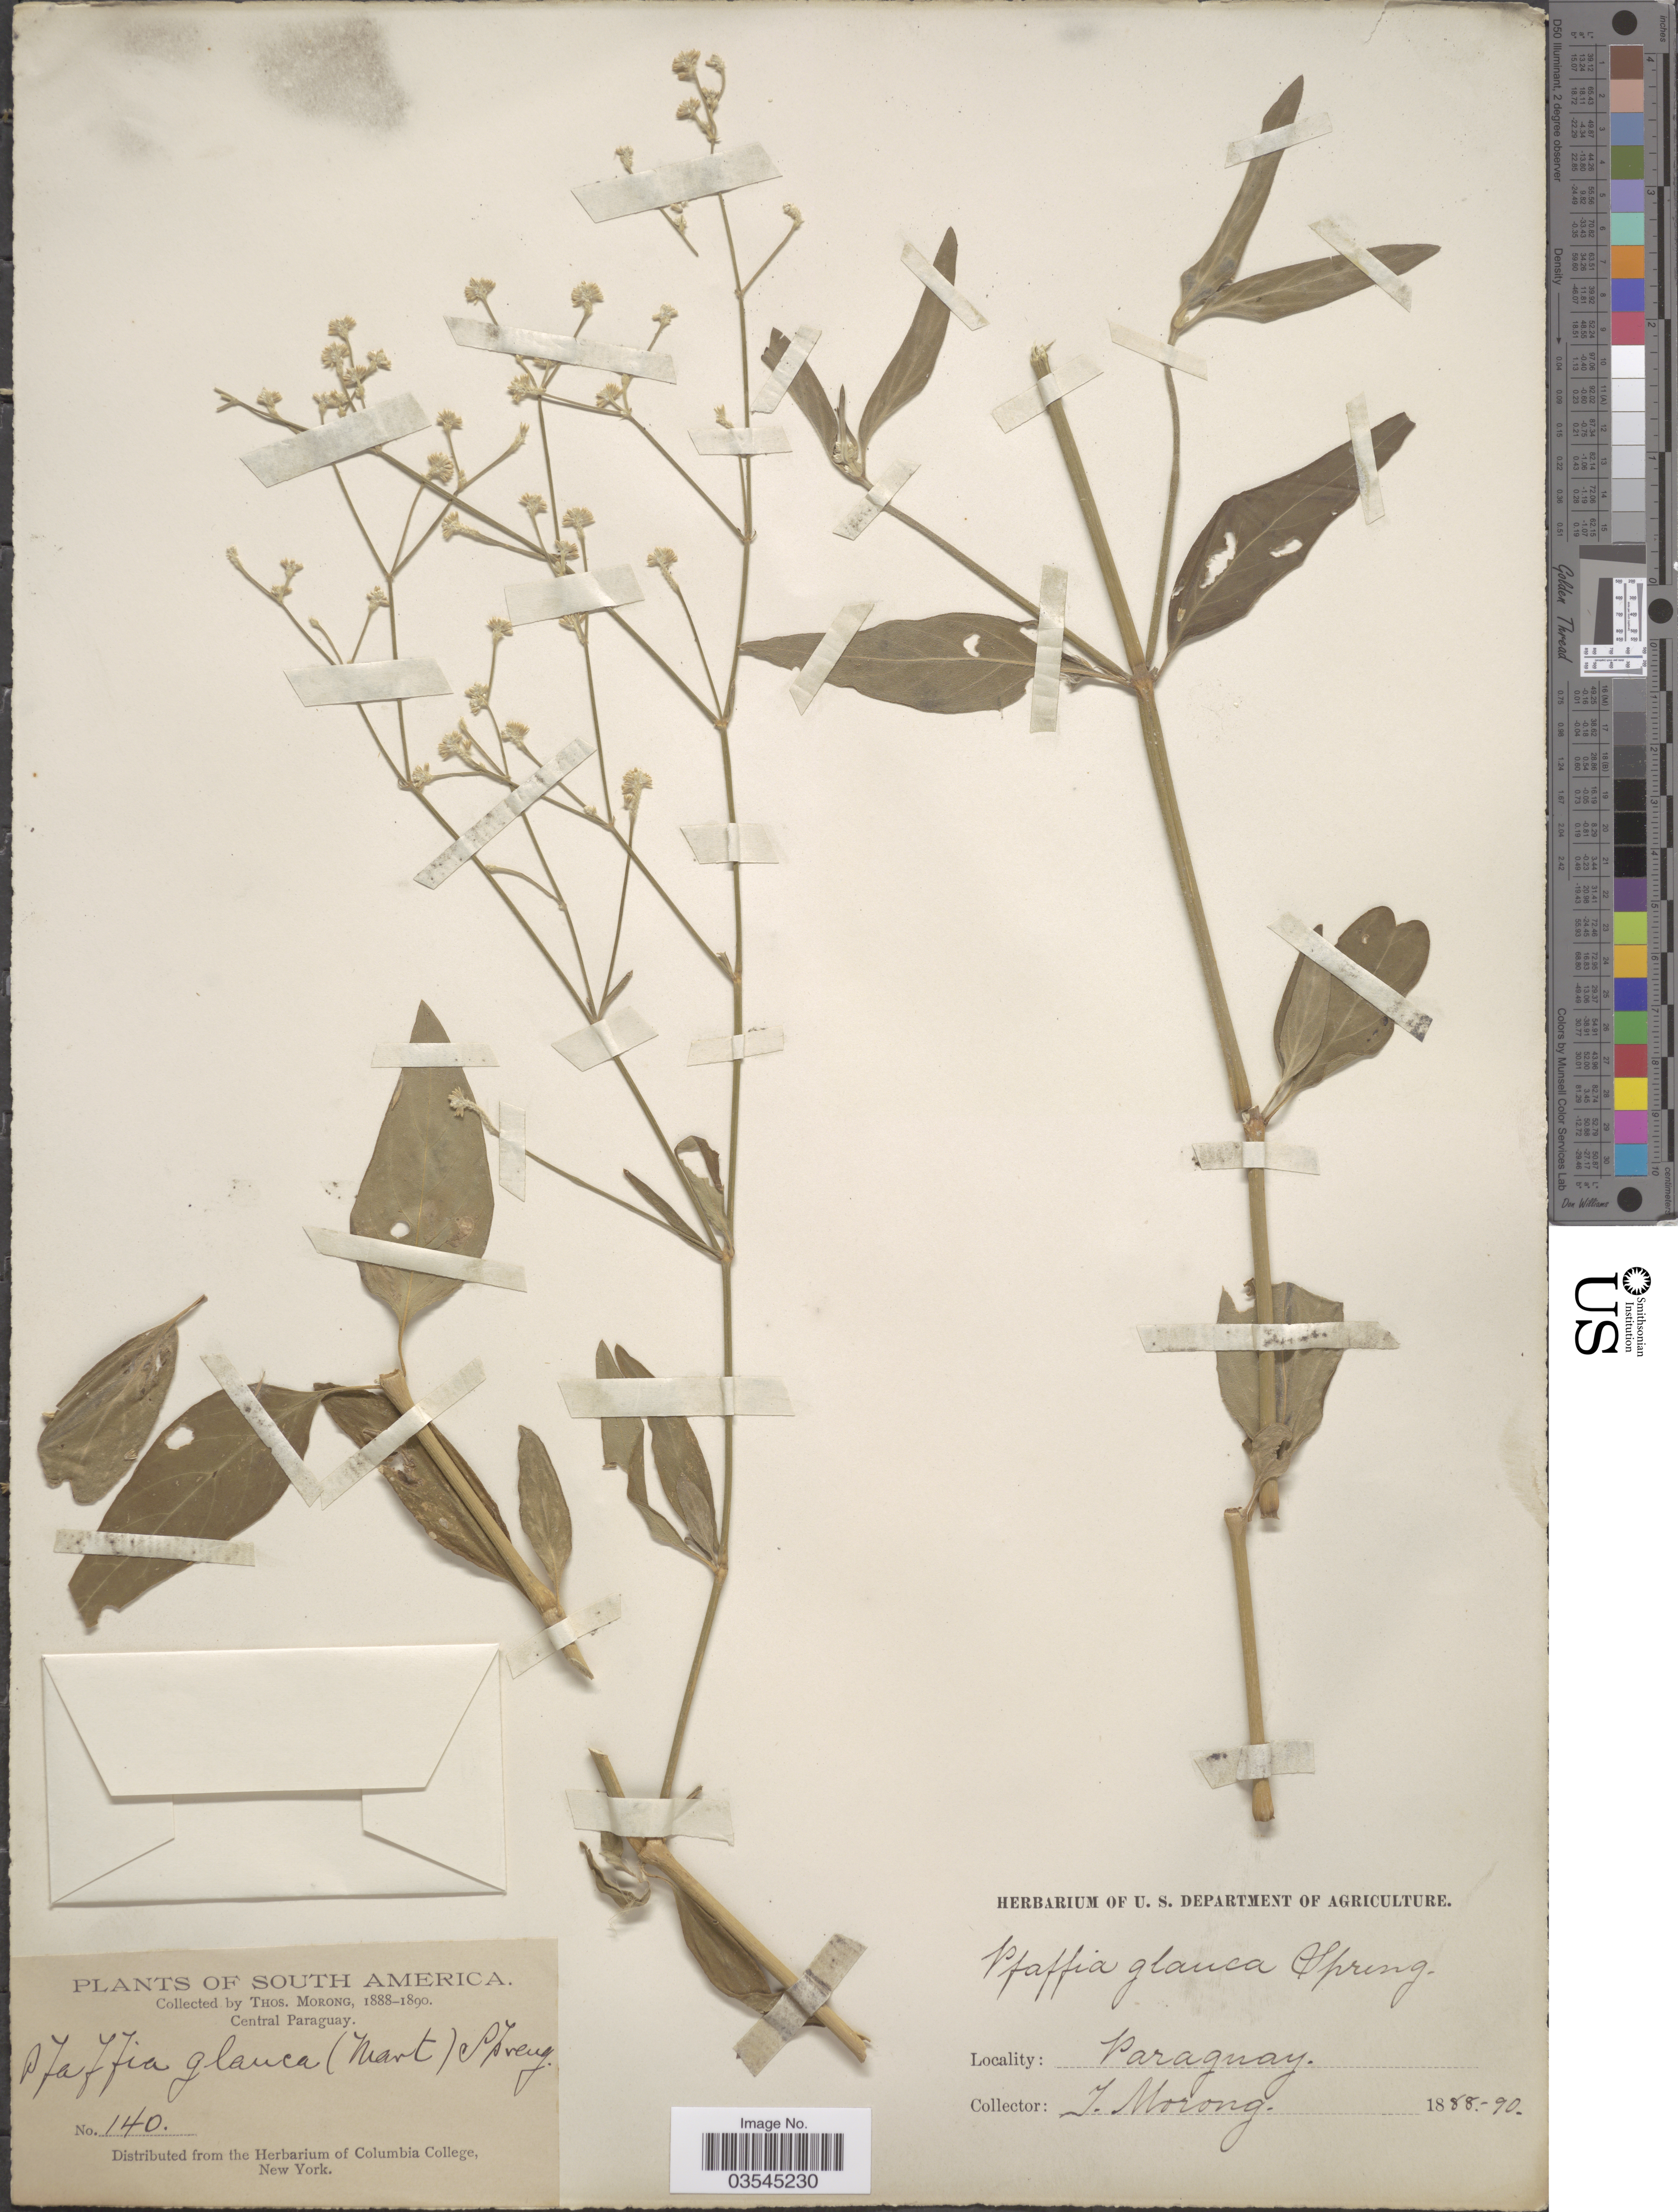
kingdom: Plantae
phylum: Tracheophyta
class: Magnoliopsida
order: Caryophyllales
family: Amaranthaceae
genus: Pfaffia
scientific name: Pfaffia glomerata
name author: (Spreng.) Pedersen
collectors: ex herb. T. Morong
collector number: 140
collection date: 1888/1890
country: Paraguay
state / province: Central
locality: Central Paraguay.